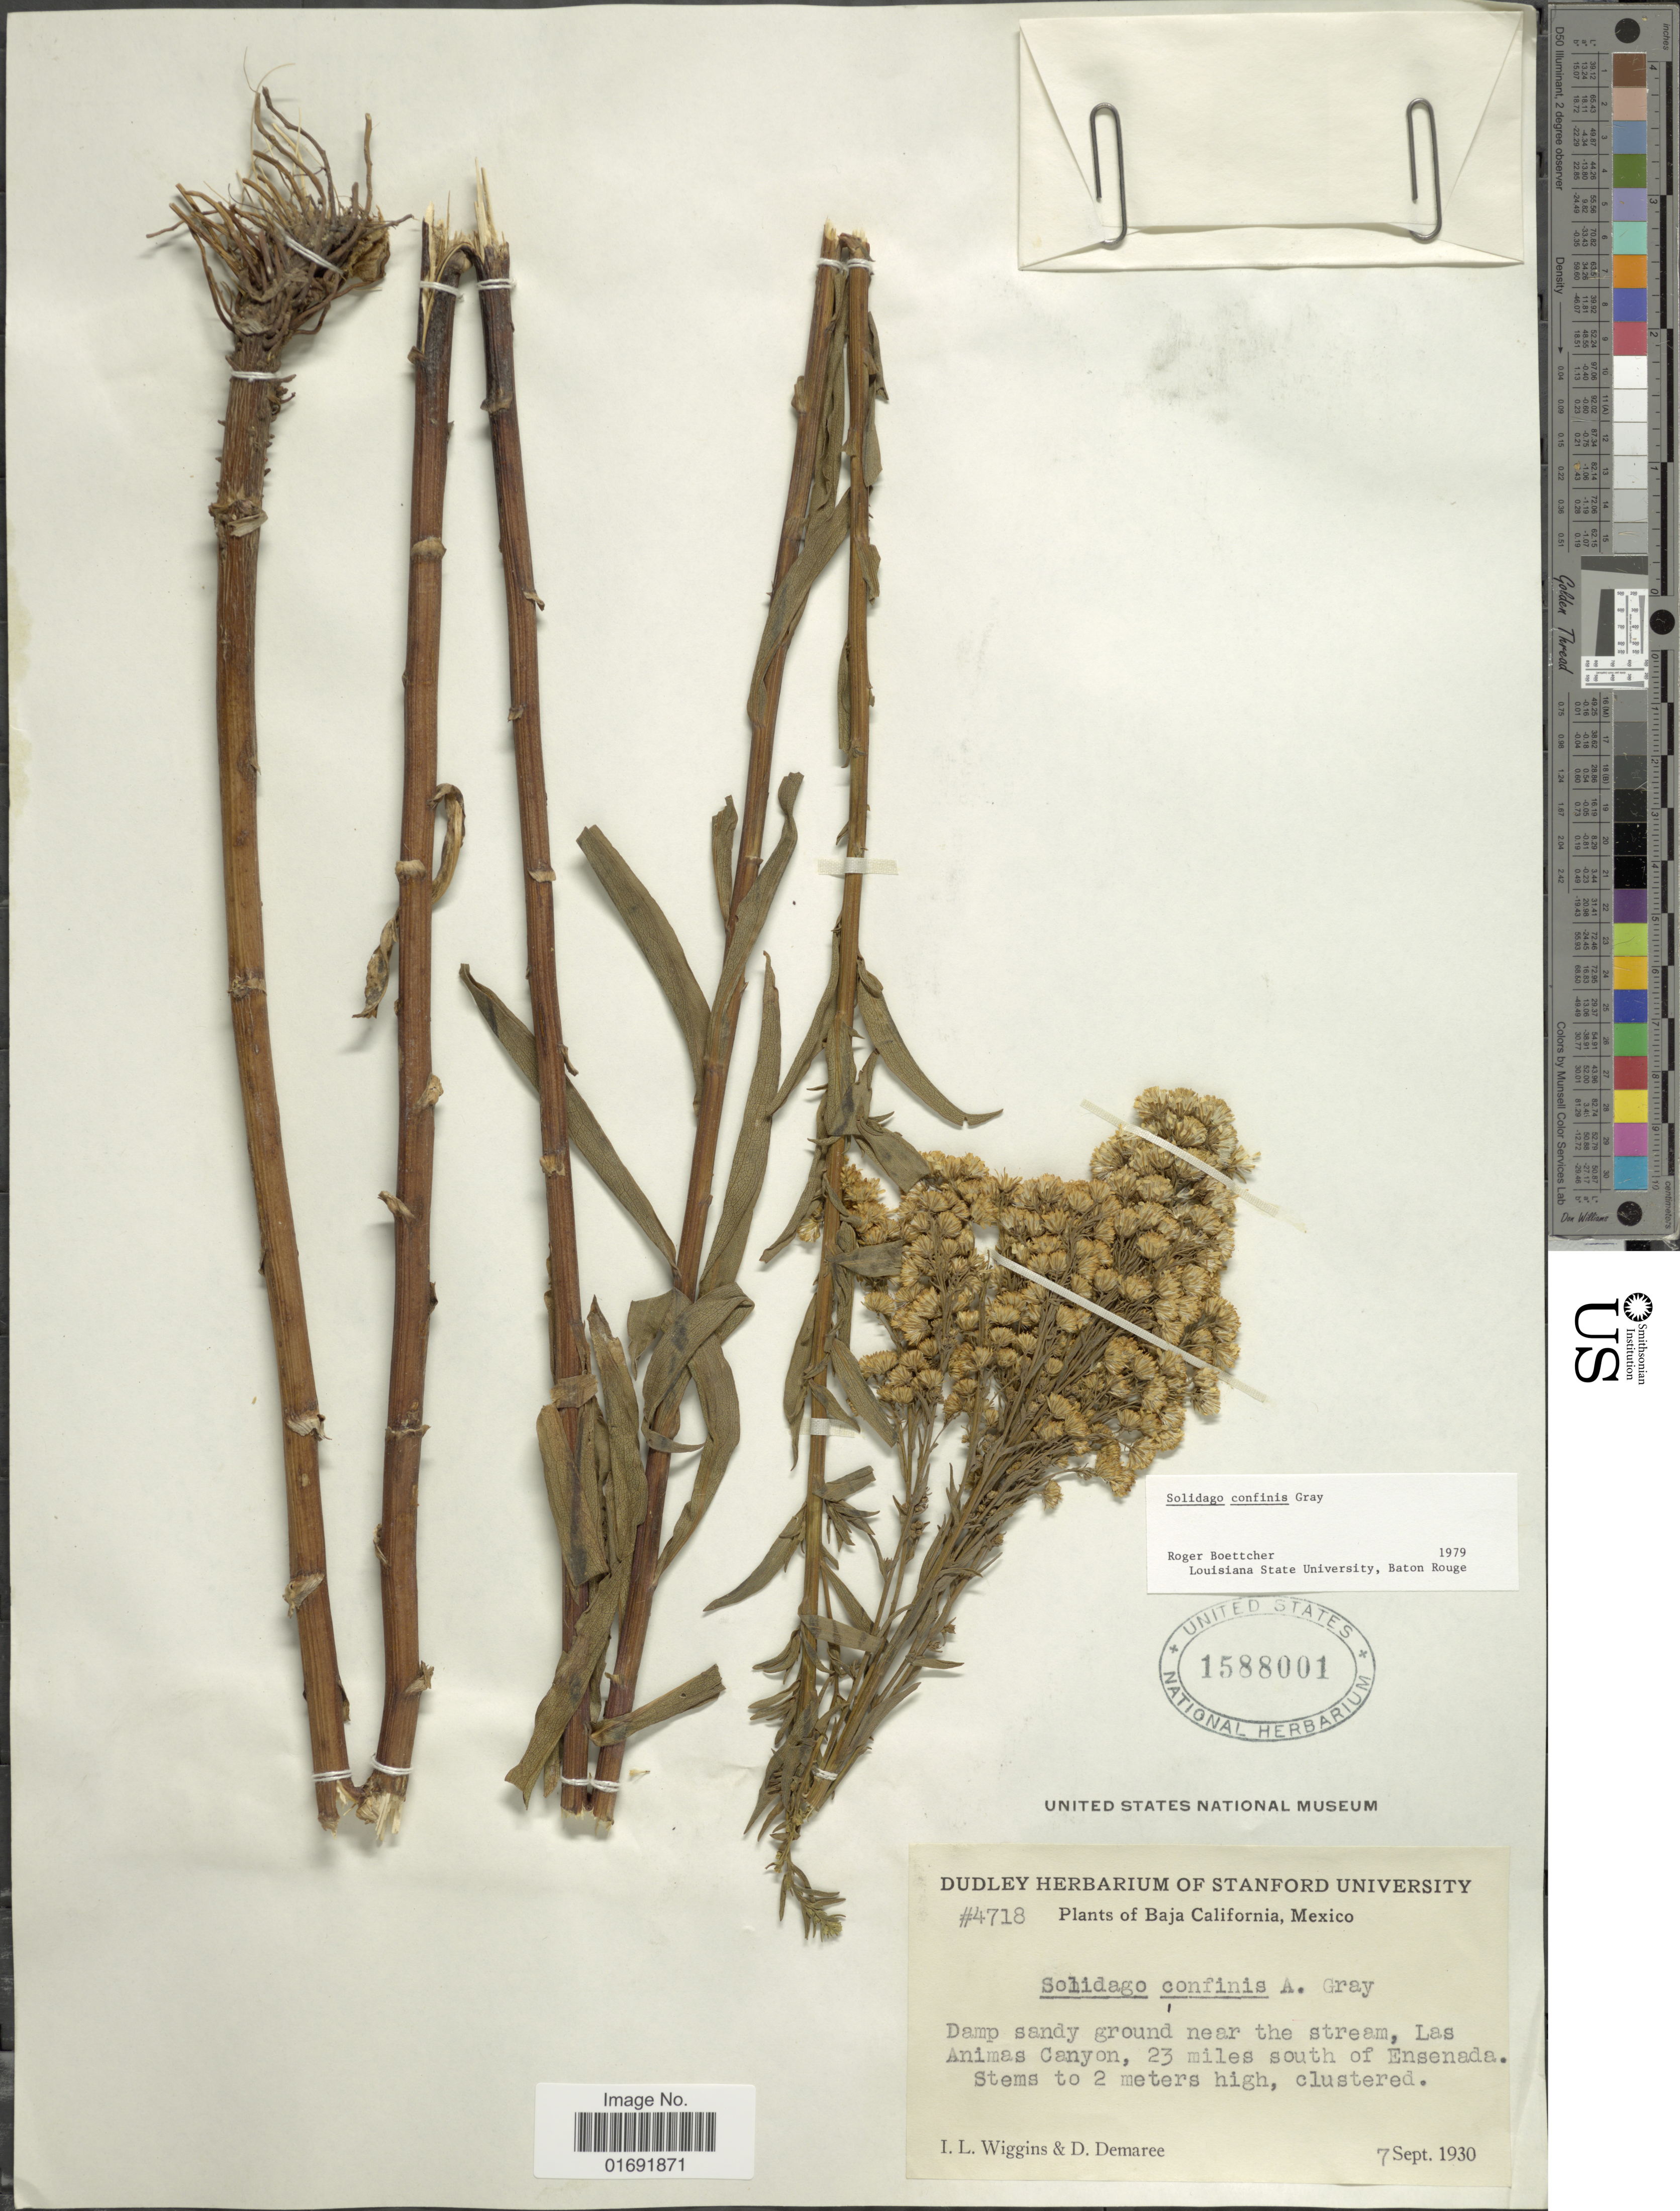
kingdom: Plantae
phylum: Tracheophyta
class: Magnoliopsida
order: Asterales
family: Asteraceae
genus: Solidago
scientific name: Solidago confinis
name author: A. Gray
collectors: I. L. Wiggins & D. Demaree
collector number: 4718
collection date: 1930-09-07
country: Mexico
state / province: Baja California Sur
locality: Near the stream, Las Animas Canyon, 23 miles south of Ensenada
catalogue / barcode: US 1588001